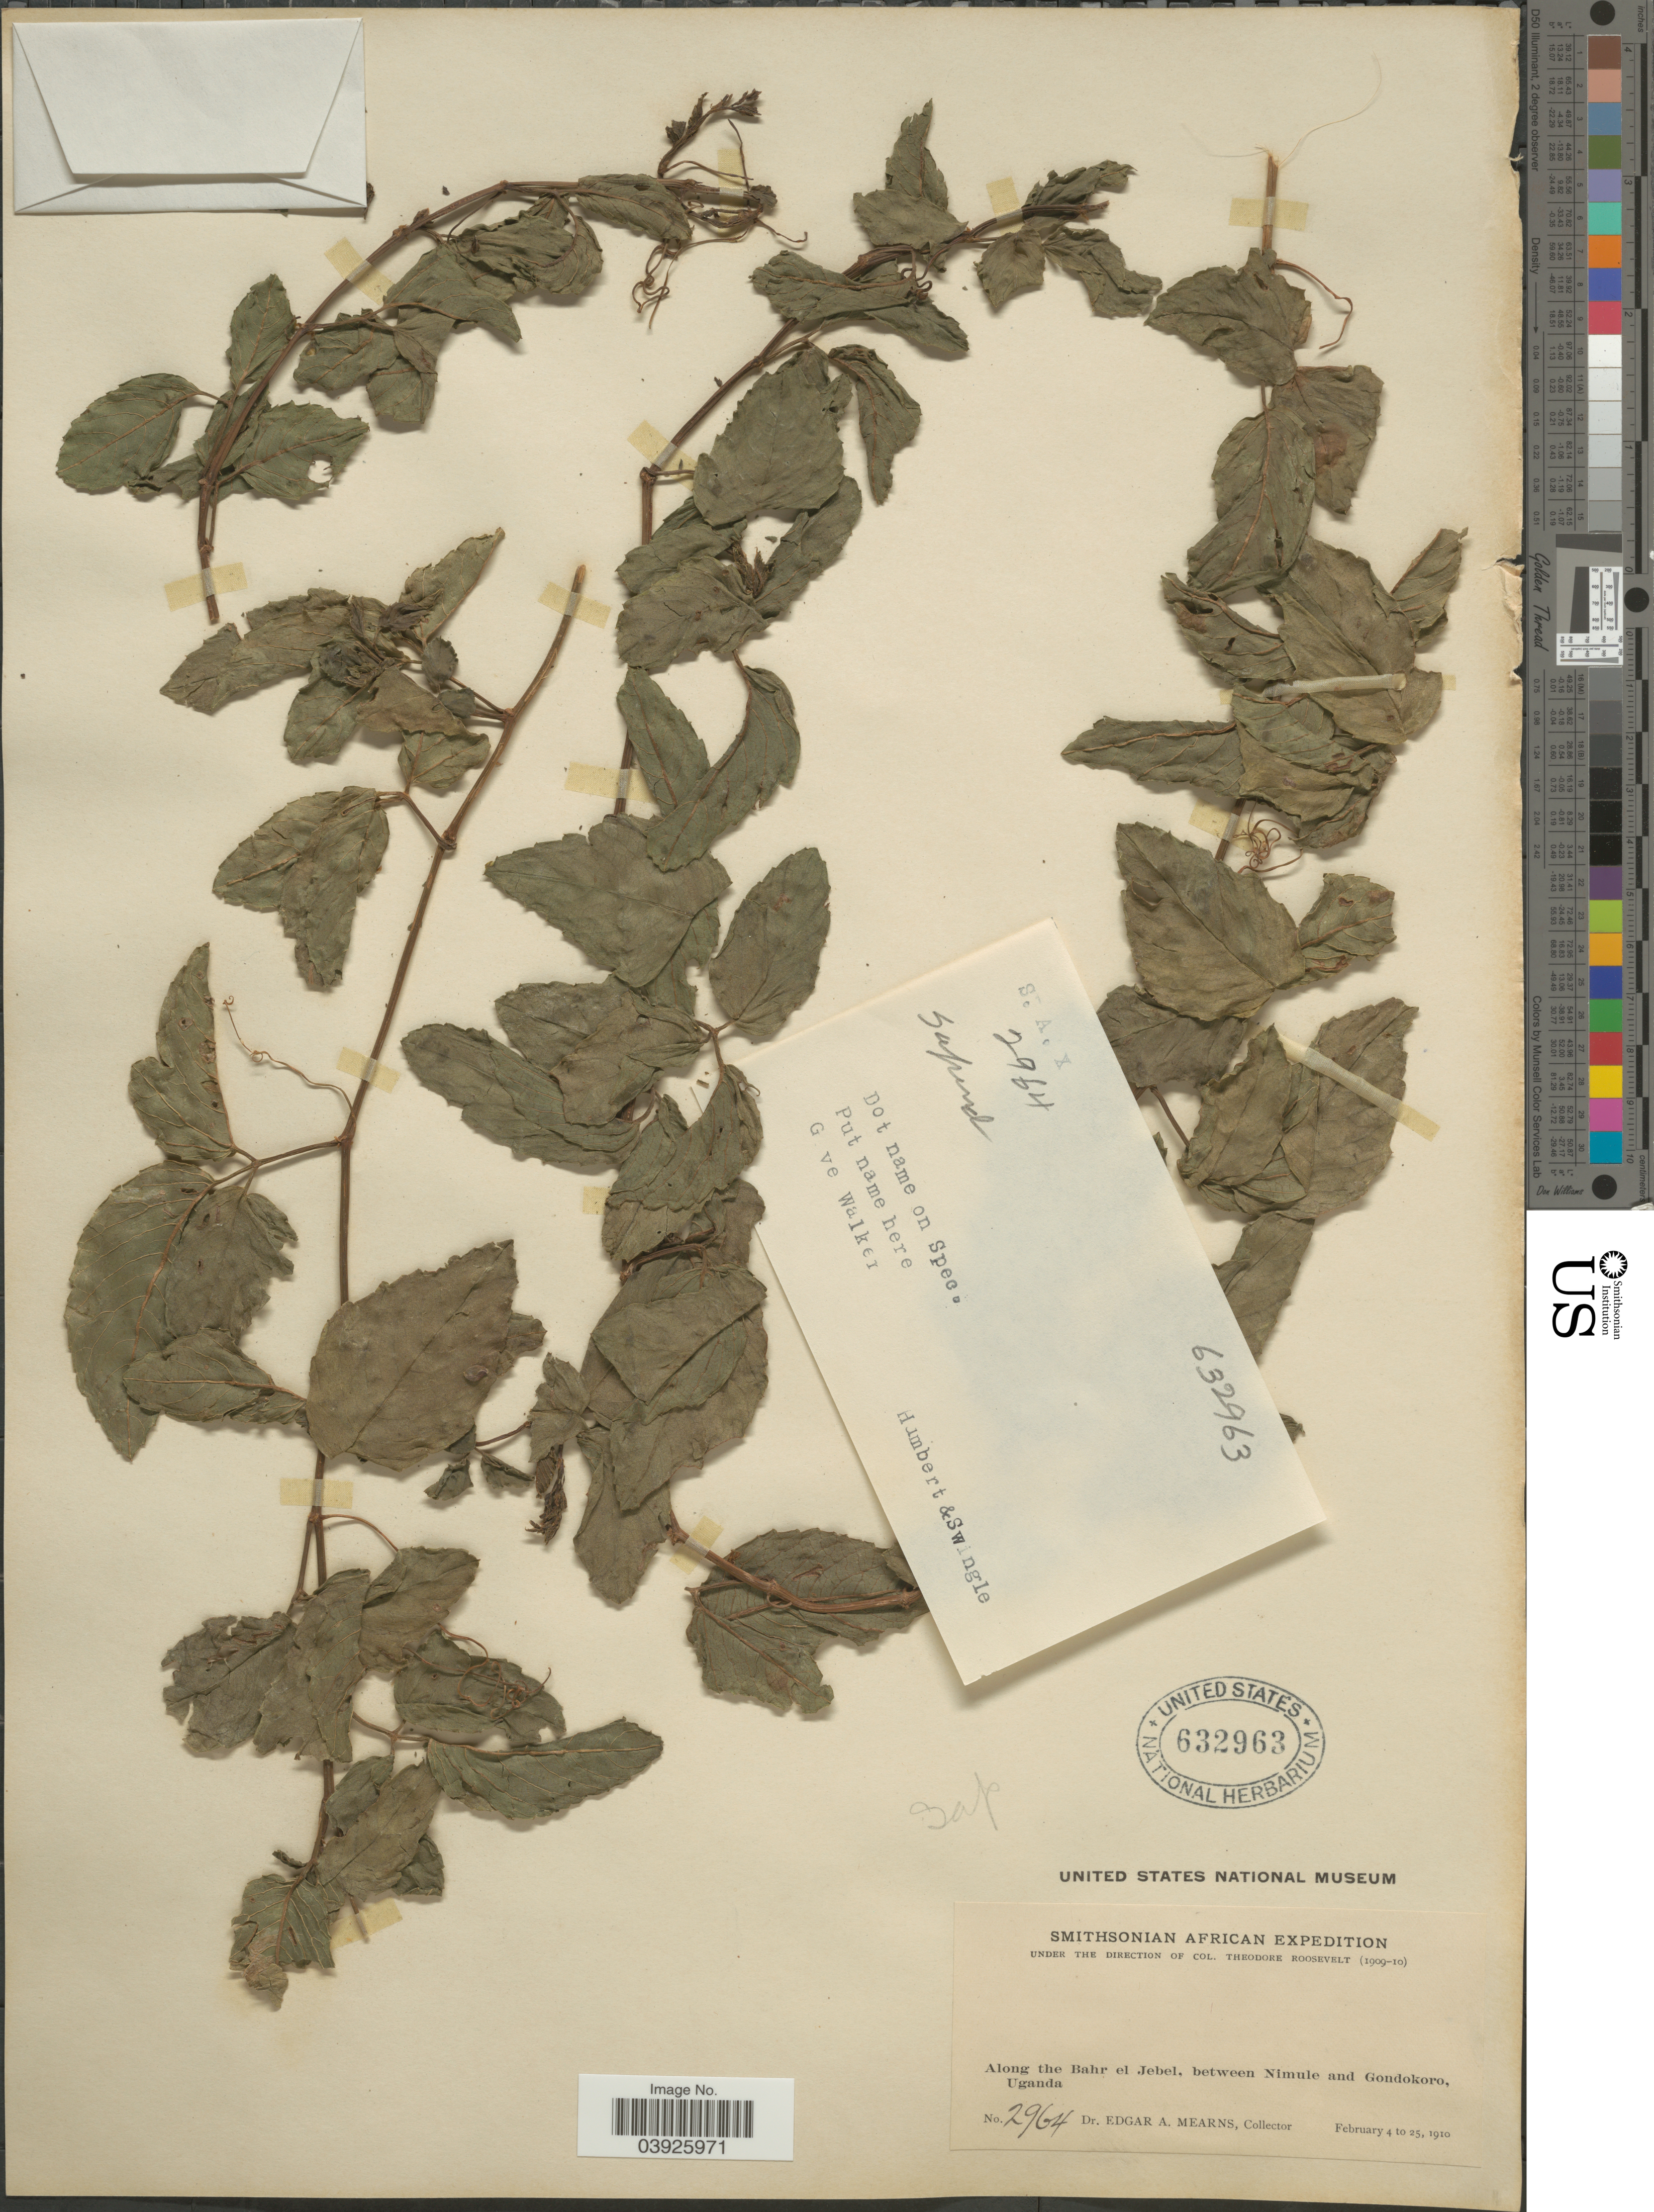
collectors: E. A. Mearns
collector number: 2964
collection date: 1910-02-04/1910-02-25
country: Uganda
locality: Along the Bahr el Jebel, between Nimule and Gondokoro.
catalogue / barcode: US 632963